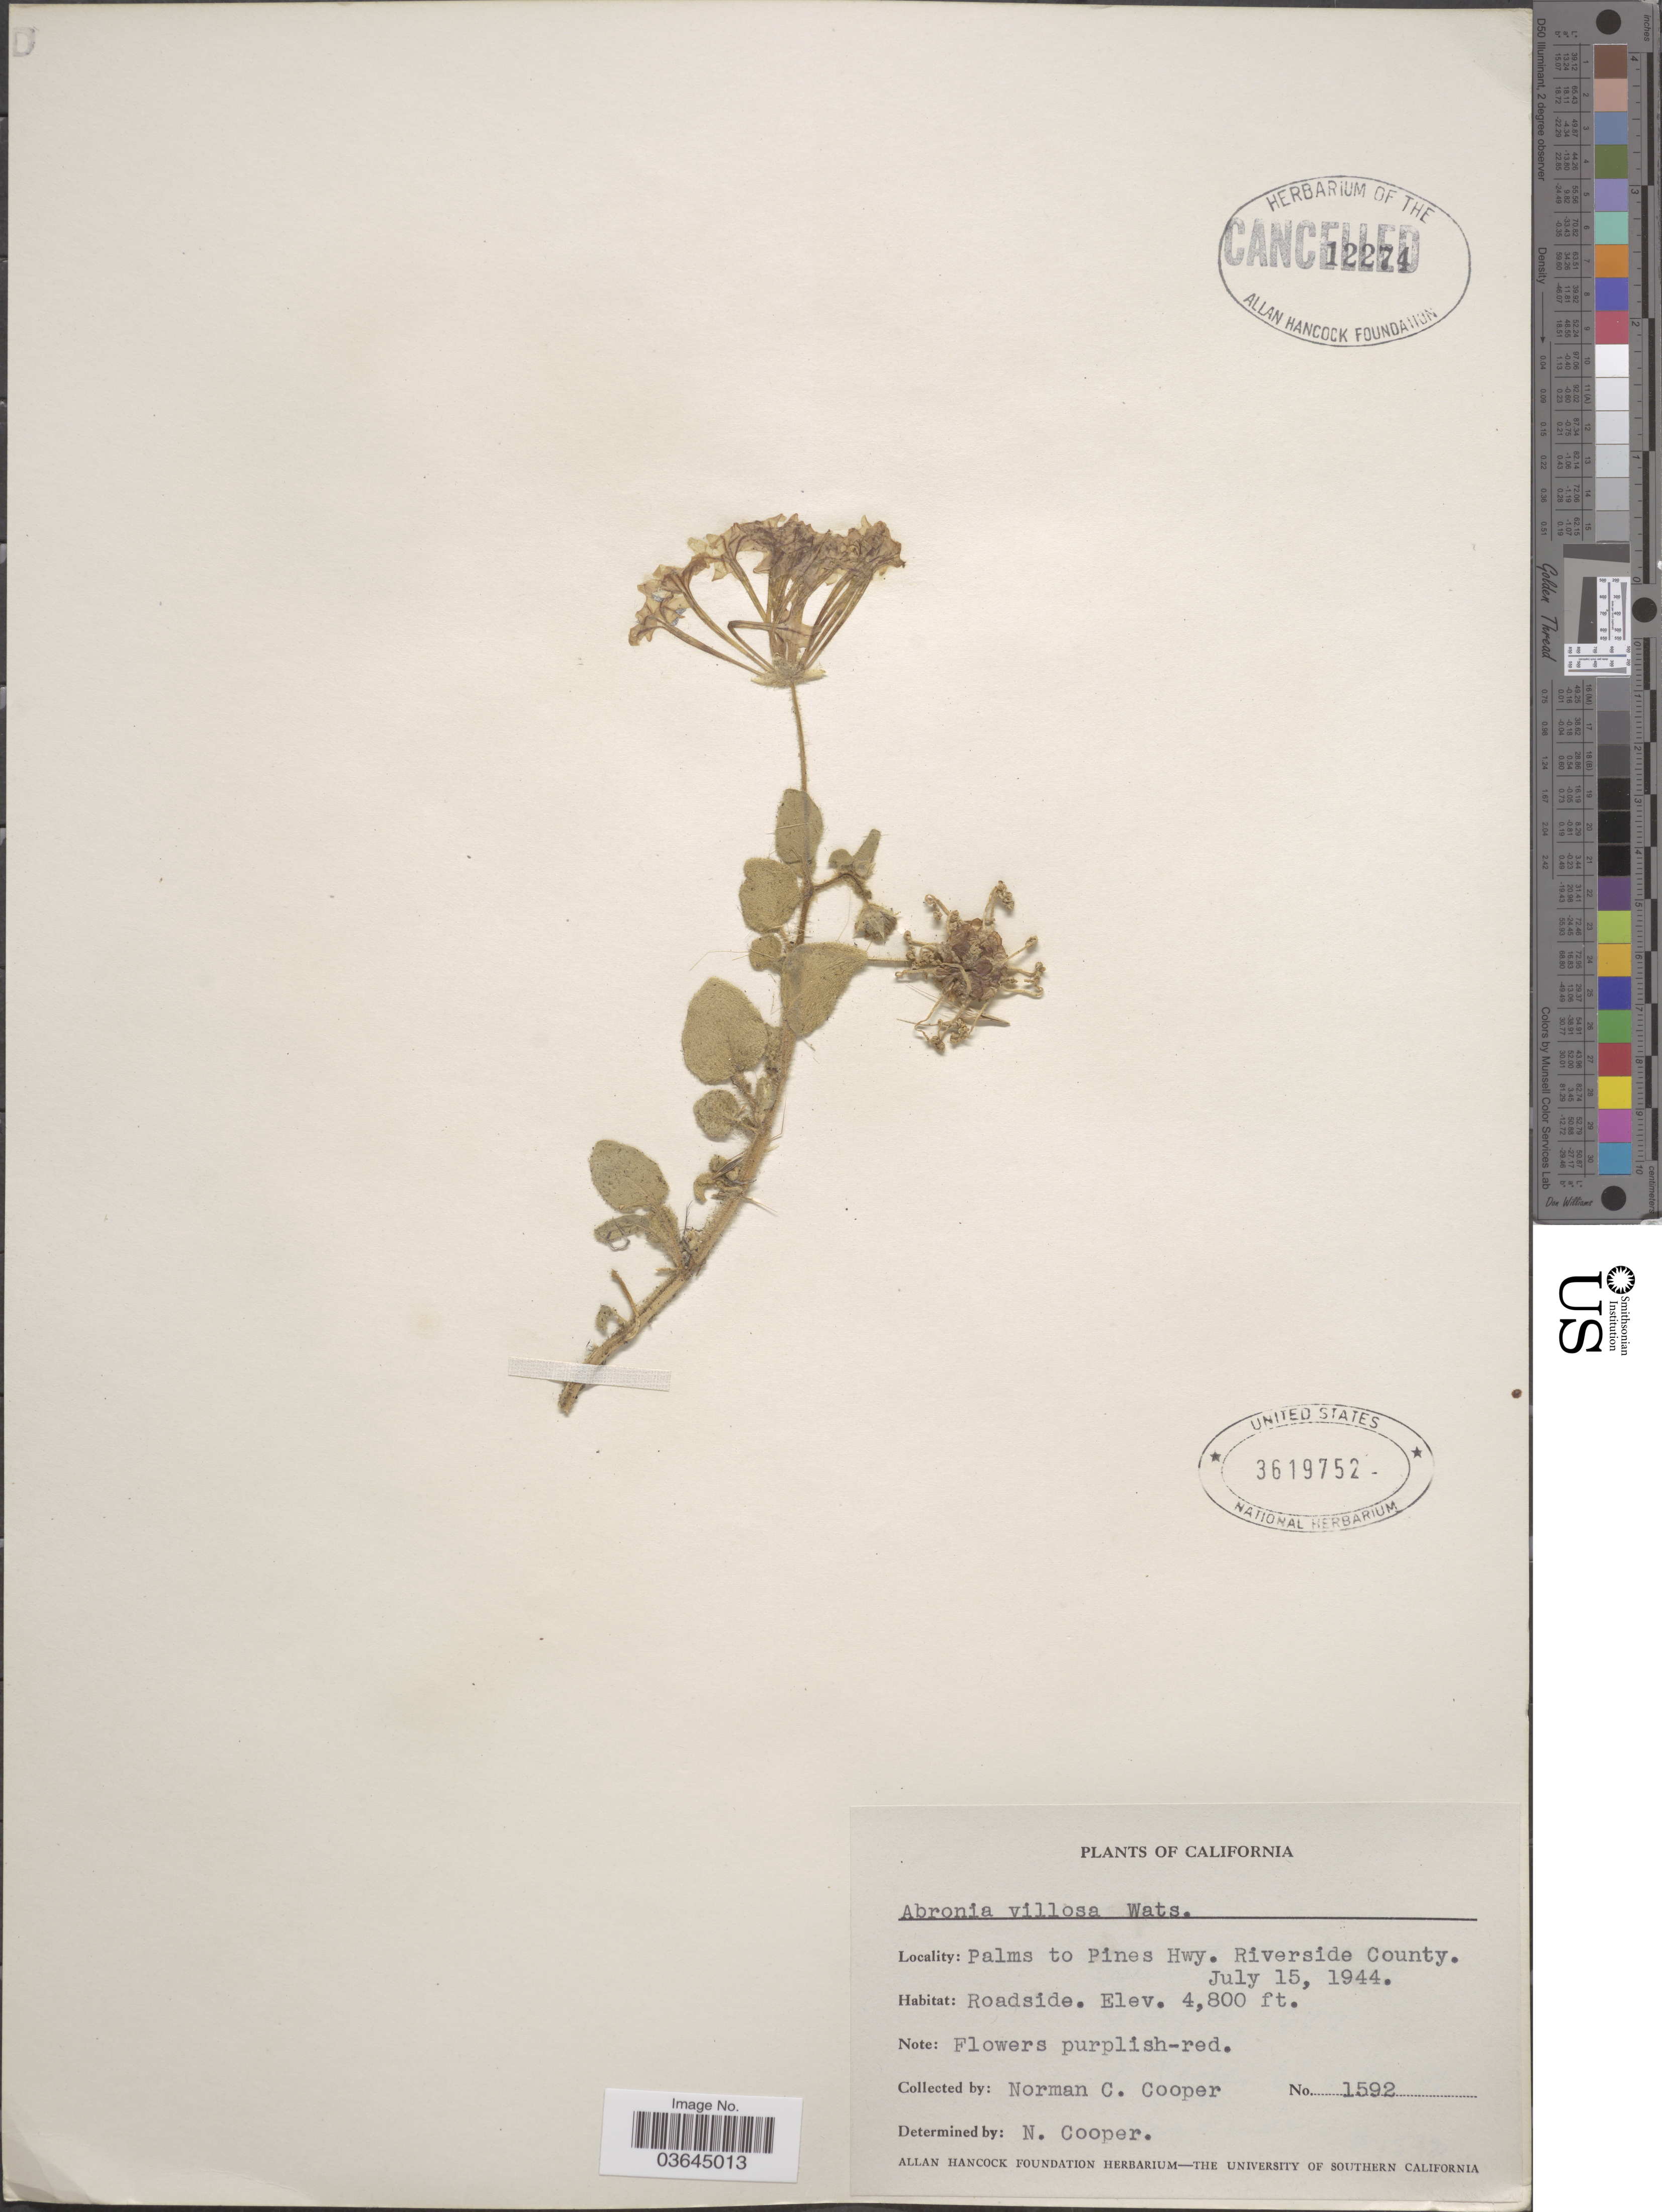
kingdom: Plantae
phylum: Tracheophyta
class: Magnoliopsida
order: Caryophyllales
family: Nyctaginaceae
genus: Abronia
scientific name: Abronia villosa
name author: S. Watson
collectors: N. Cooper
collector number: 1592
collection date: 1944-07-15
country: United States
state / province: California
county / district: Riverside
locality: Palms to Pines Hwy. Riverside County.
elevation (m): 1463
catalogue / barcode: US 3619752